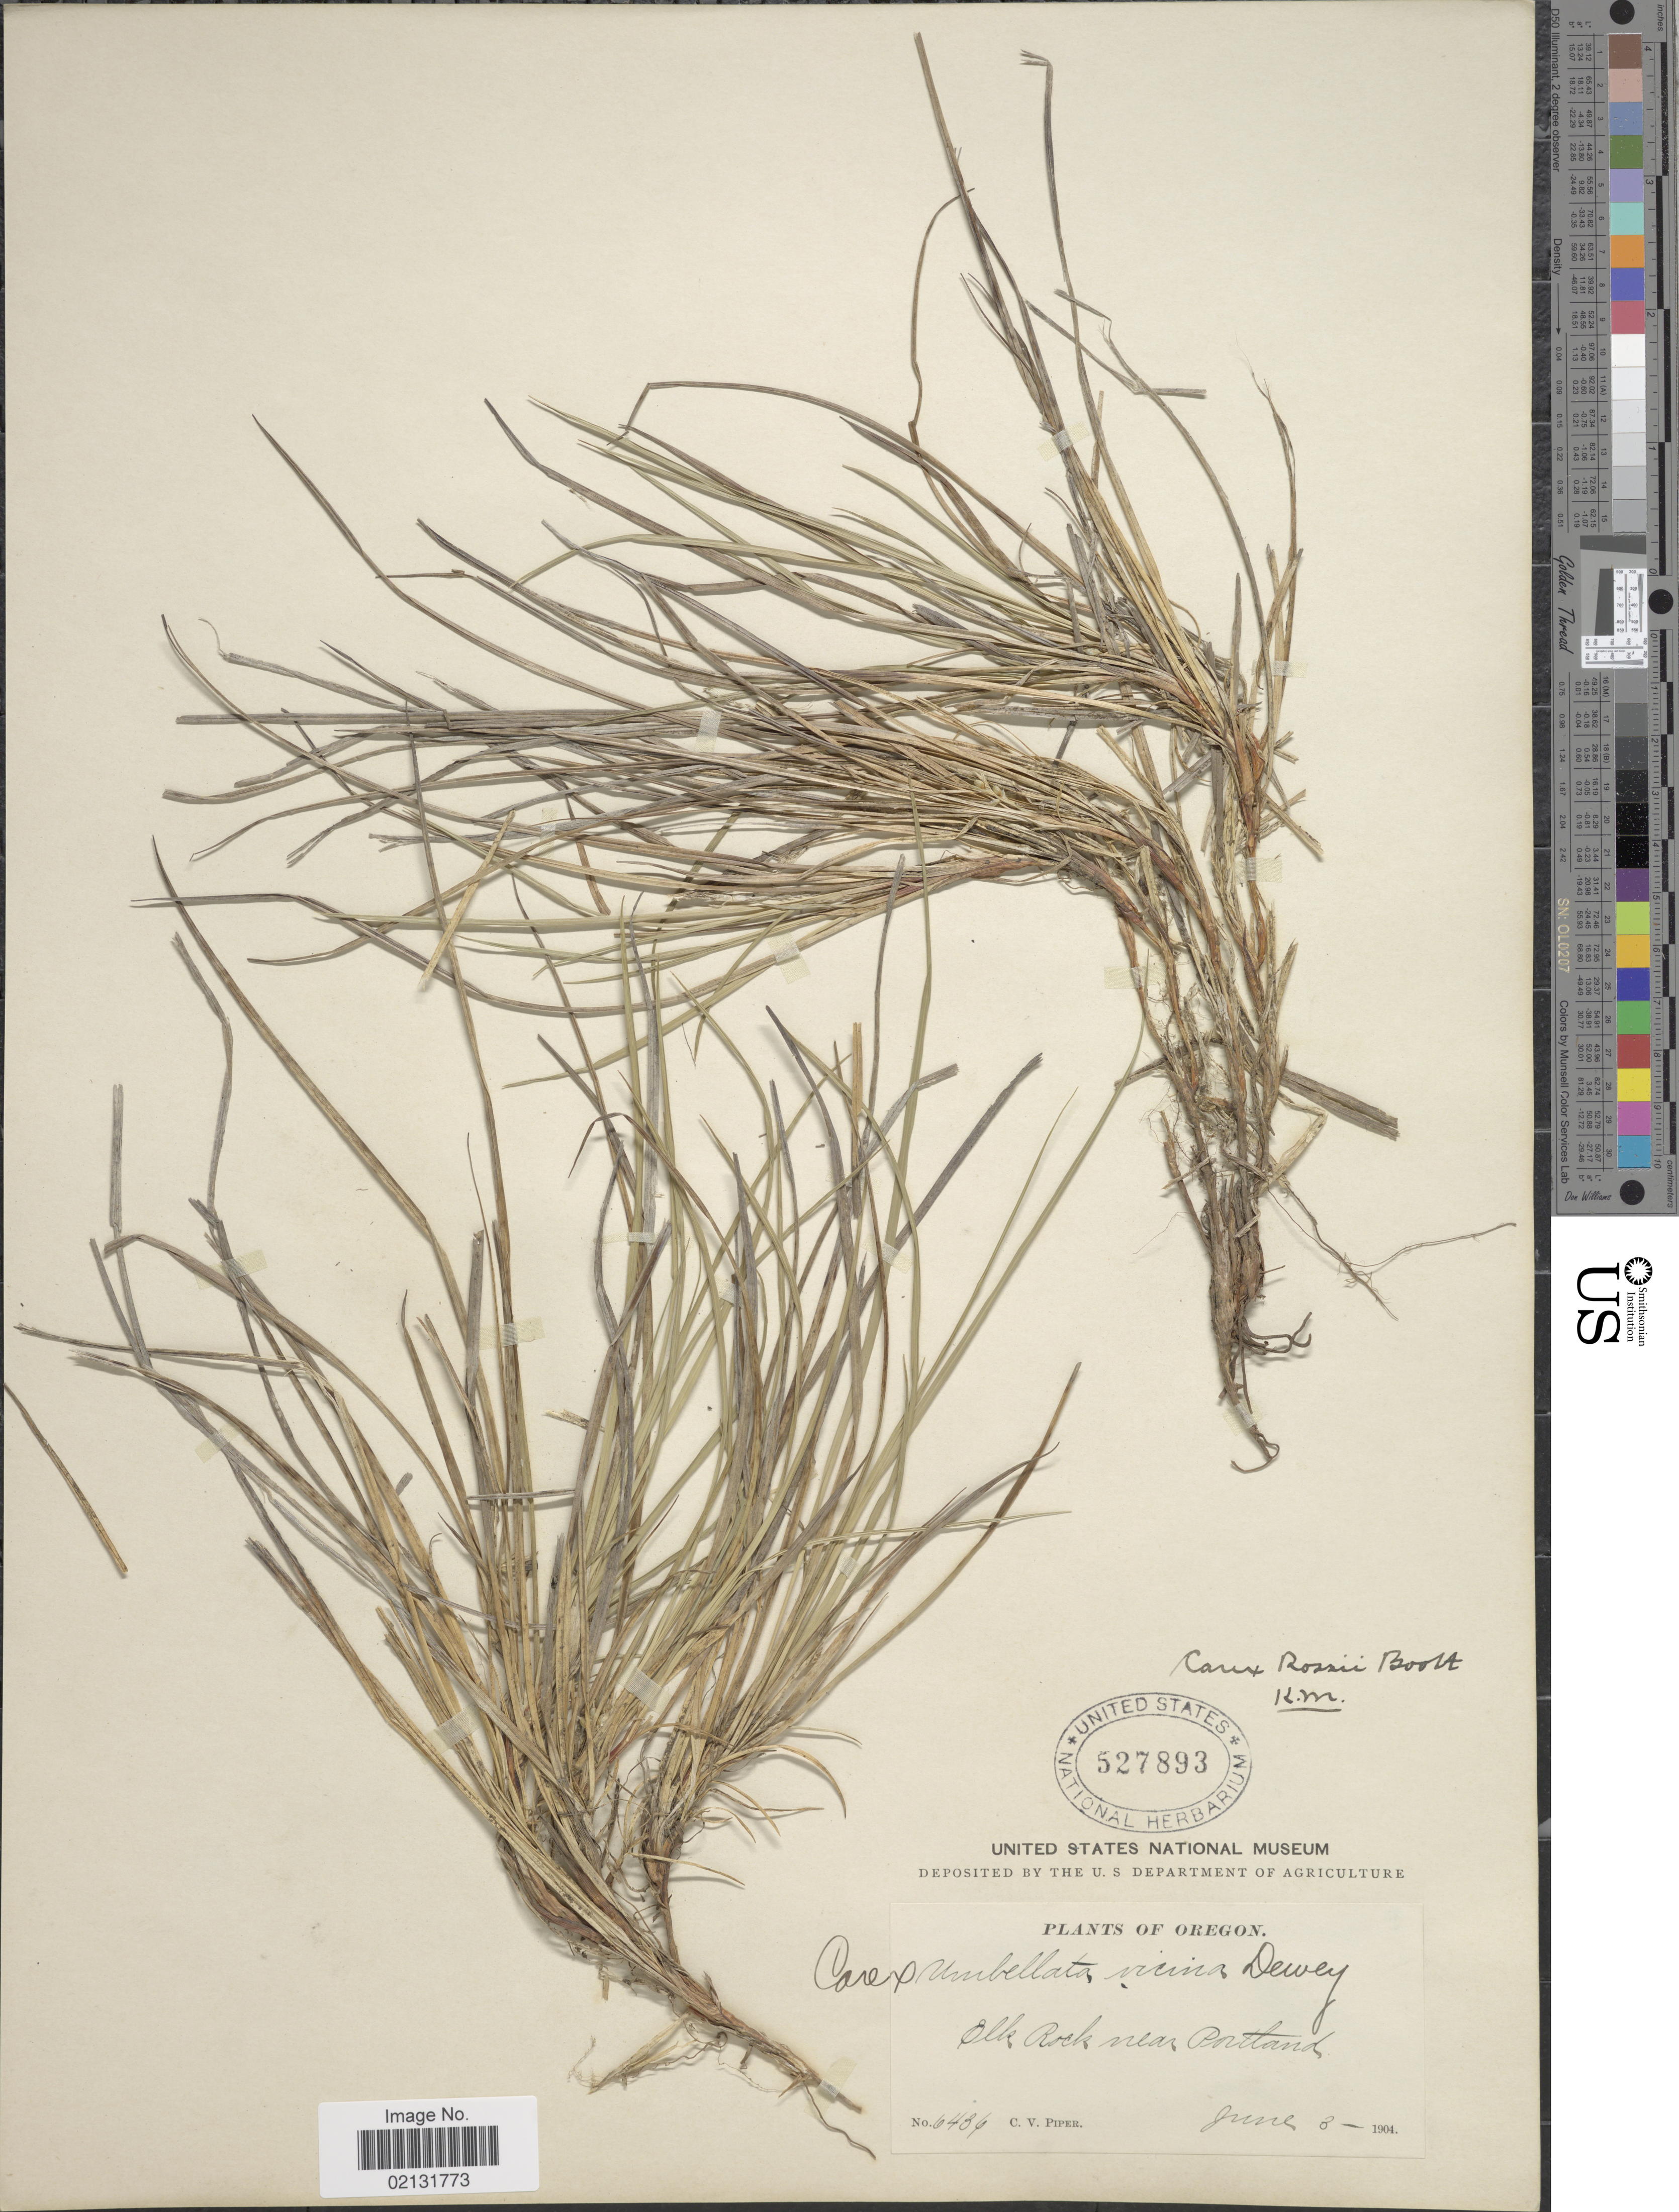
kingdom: Plantae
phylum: Tracheophyta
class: Liliopsida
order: Poales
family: Cyperaceae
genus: Carex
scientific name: Carex rossii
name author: Boott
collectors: C. V. Piper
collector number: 6436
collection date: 1904-06-03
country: United States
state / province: Oregon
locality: Elk Rock near Portland.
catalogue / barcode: US 527893